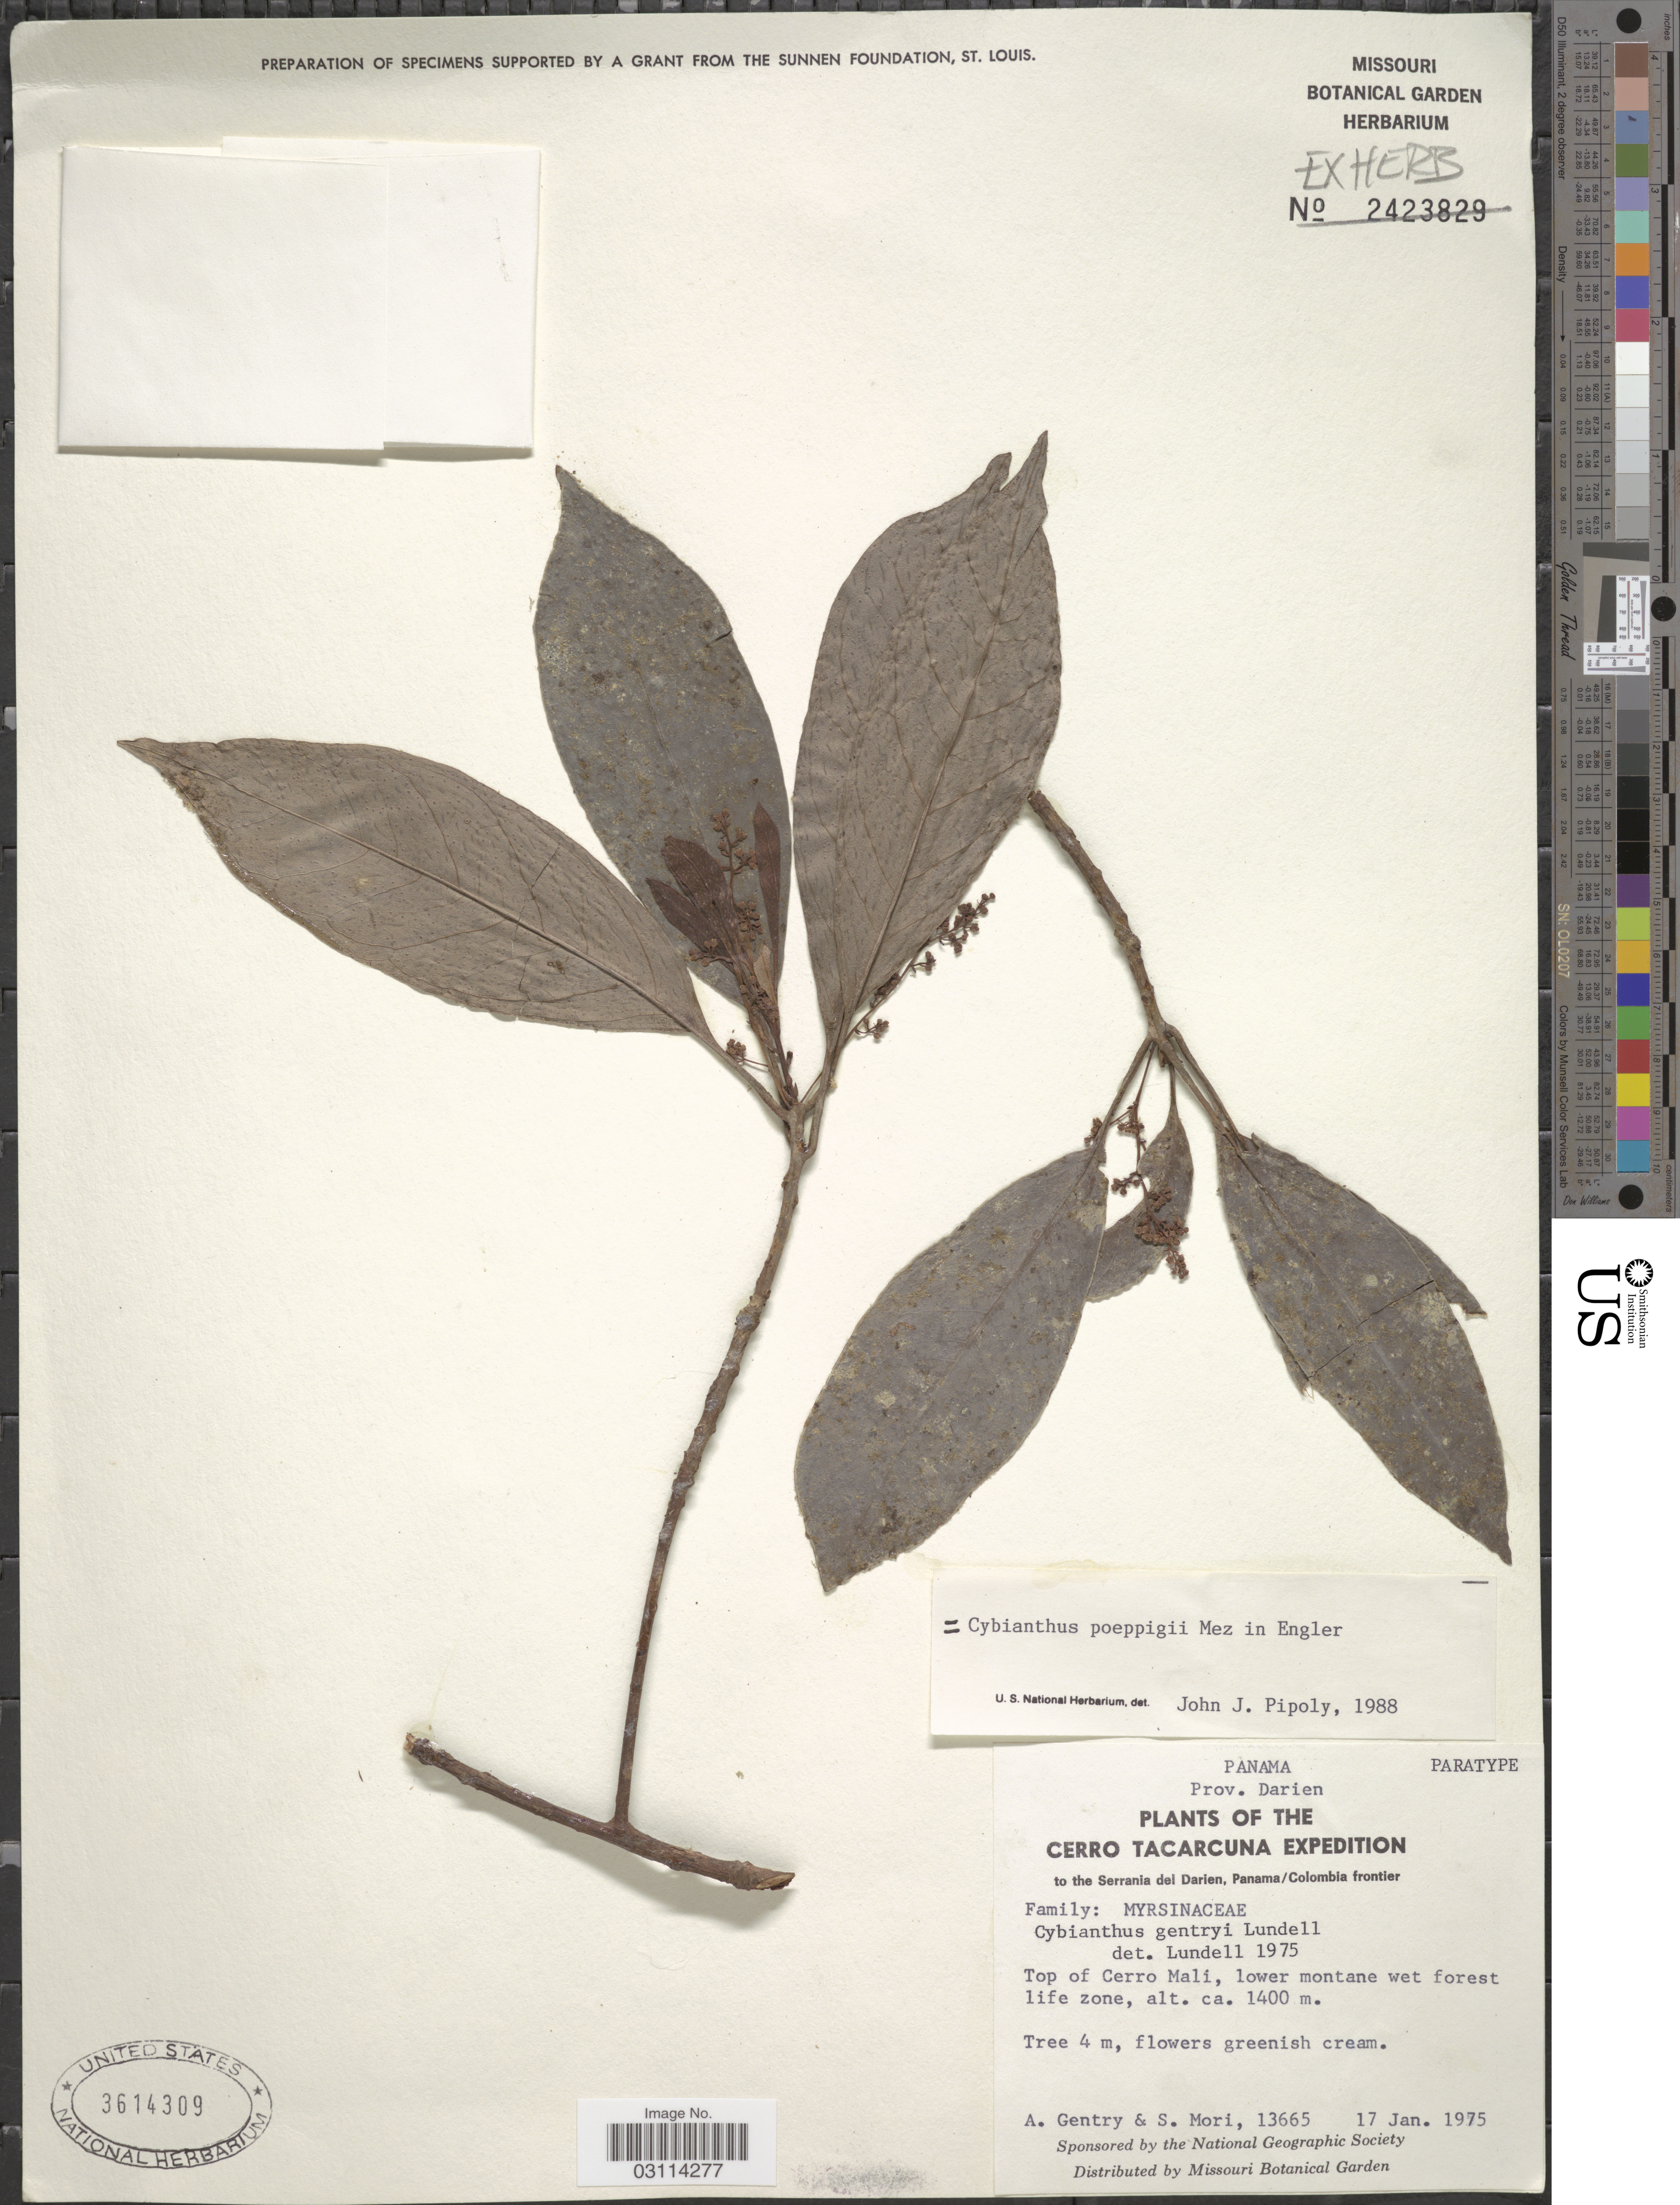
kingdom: Plantae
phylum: Tracheophyta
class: Magnoliopsida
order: Ericales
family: Primulaceae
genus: Cybianthus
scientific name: Cybianthus poeppigii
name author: Mez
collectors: A. H. Gentry & S. Mori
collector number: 13665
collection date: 1975-01-17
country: Panama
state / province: Darién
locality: Cerro Tacarcuna, to the Serrania del Darien, Panama / Colombia frontier. Top of Cerro Mali, lower montane wet forest life zone.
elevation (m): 1400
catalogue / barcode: US 3614309